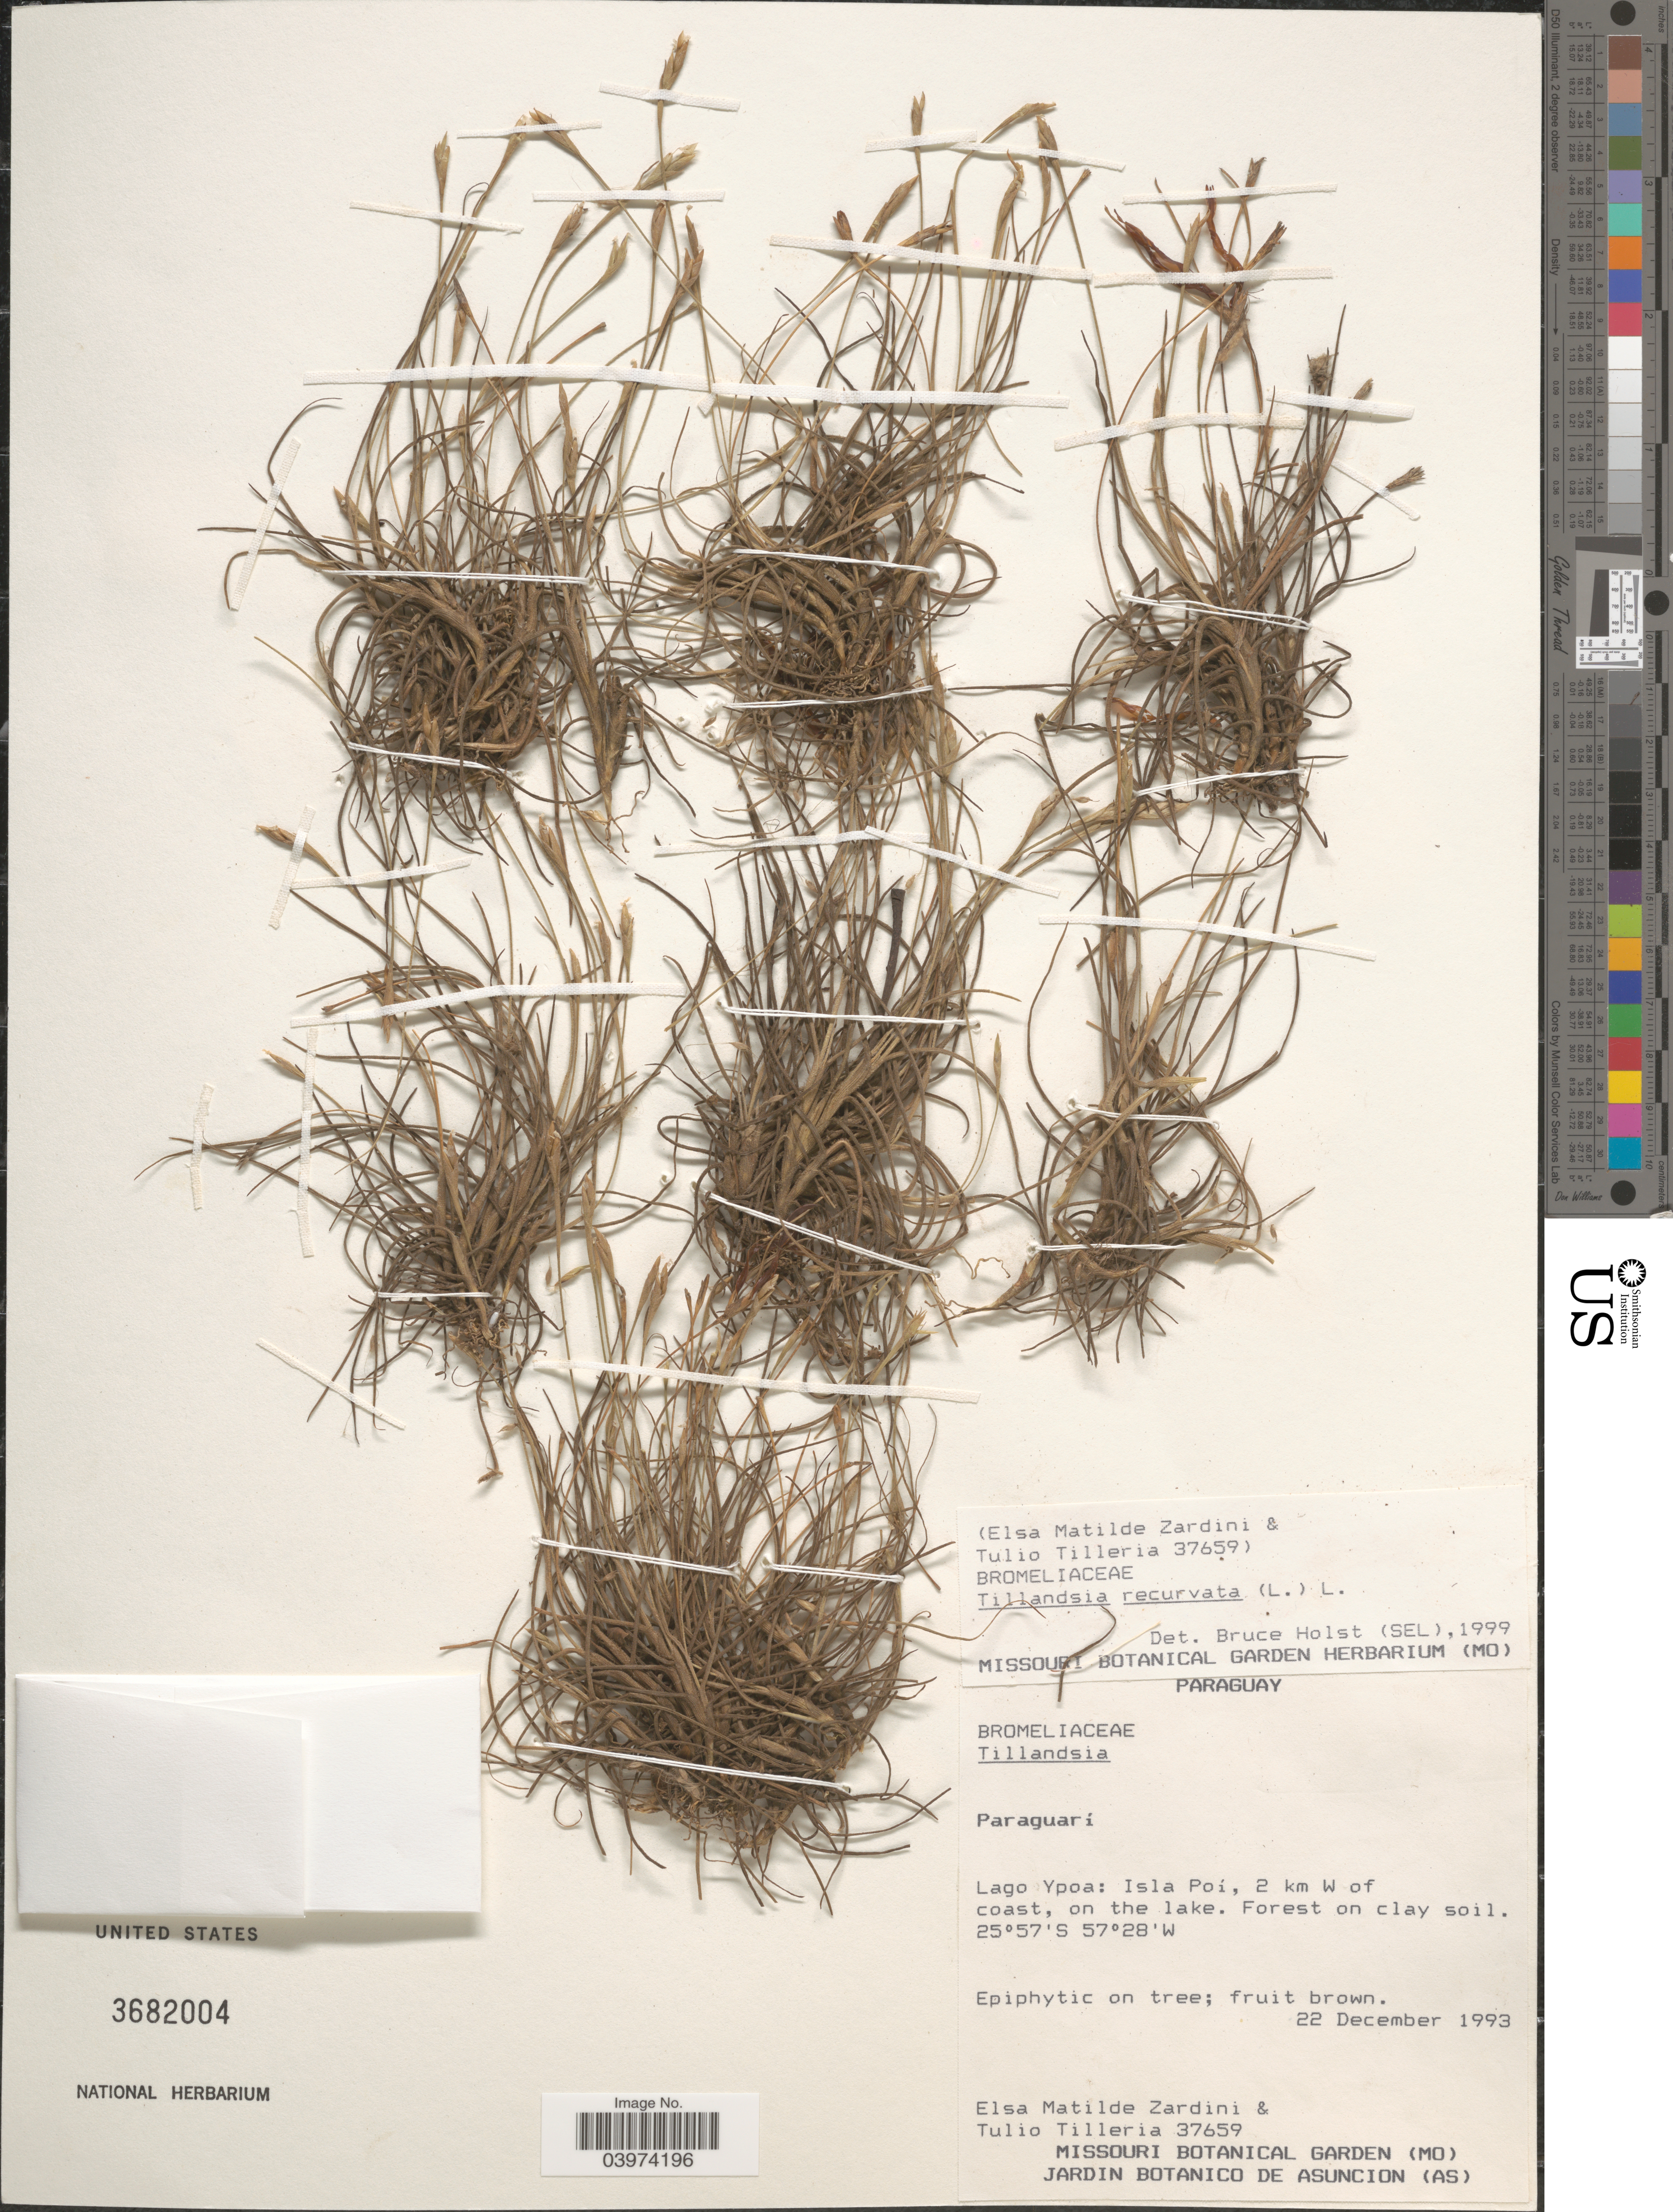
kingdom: Plantae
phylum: Tracheophyta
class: Liliopsida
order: Poales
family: Bromeliaceae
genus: Tillandsia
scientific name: Tillandsia recurvata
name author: L.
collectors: E. M. Zardini & T. Tilleria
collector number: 37659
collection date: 1993-12-22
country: Paraguay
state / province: Paraguari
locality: Lago Ypoa: Isla Poi, 2 km W of coast, on the lake. Forest on clay soil.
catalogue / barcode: US 3682004